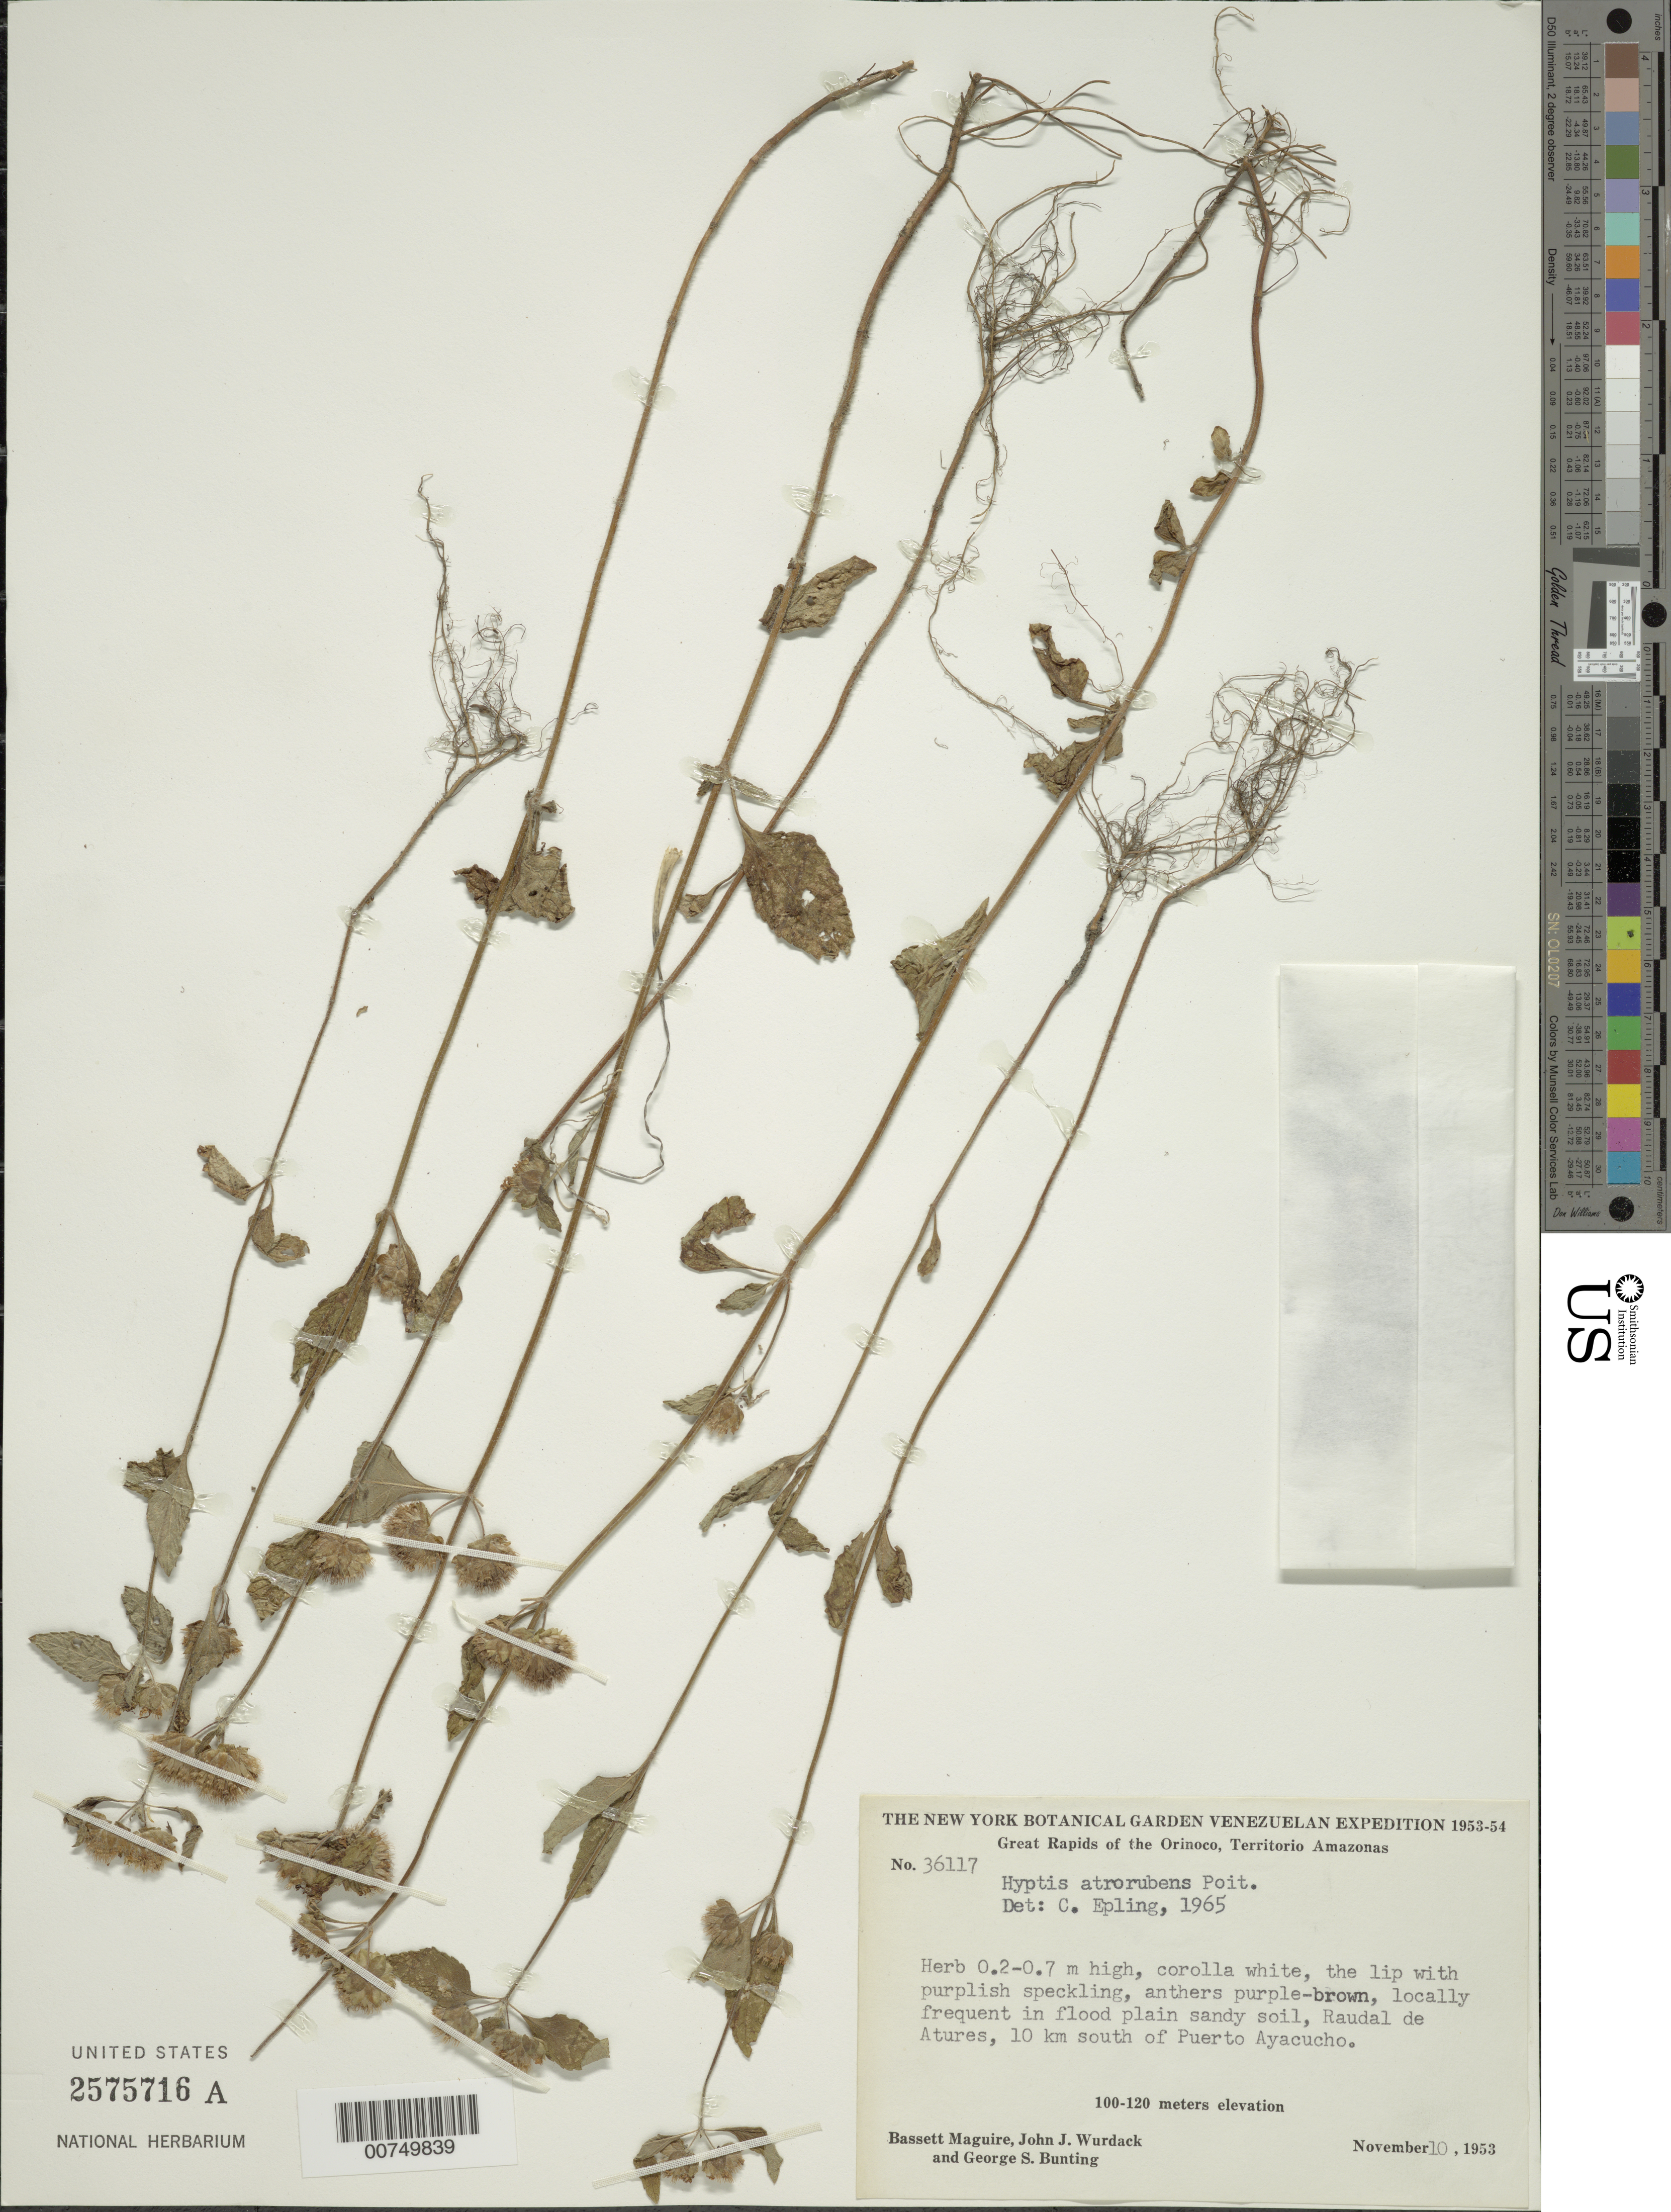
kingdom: Plantae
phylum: Tracheophyta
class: Magnoliopsida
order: Lamiales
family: Lamiaceae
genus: Hyptis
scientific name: Hyptis atrorubens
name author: Poit.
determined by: Epling, C. C.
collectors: B. Maguire, J. J. Wurdack & G. S. Bunting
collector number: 36117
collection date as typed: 10-Nov-53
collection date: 1953-11-10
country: Venezuela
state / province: Amazonas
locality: Raudal de Atures, 10 km S of Puerto Ayacucho, Orinoco River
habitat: Flood plain sandy soil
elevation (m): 100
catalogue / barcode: US 2575716A